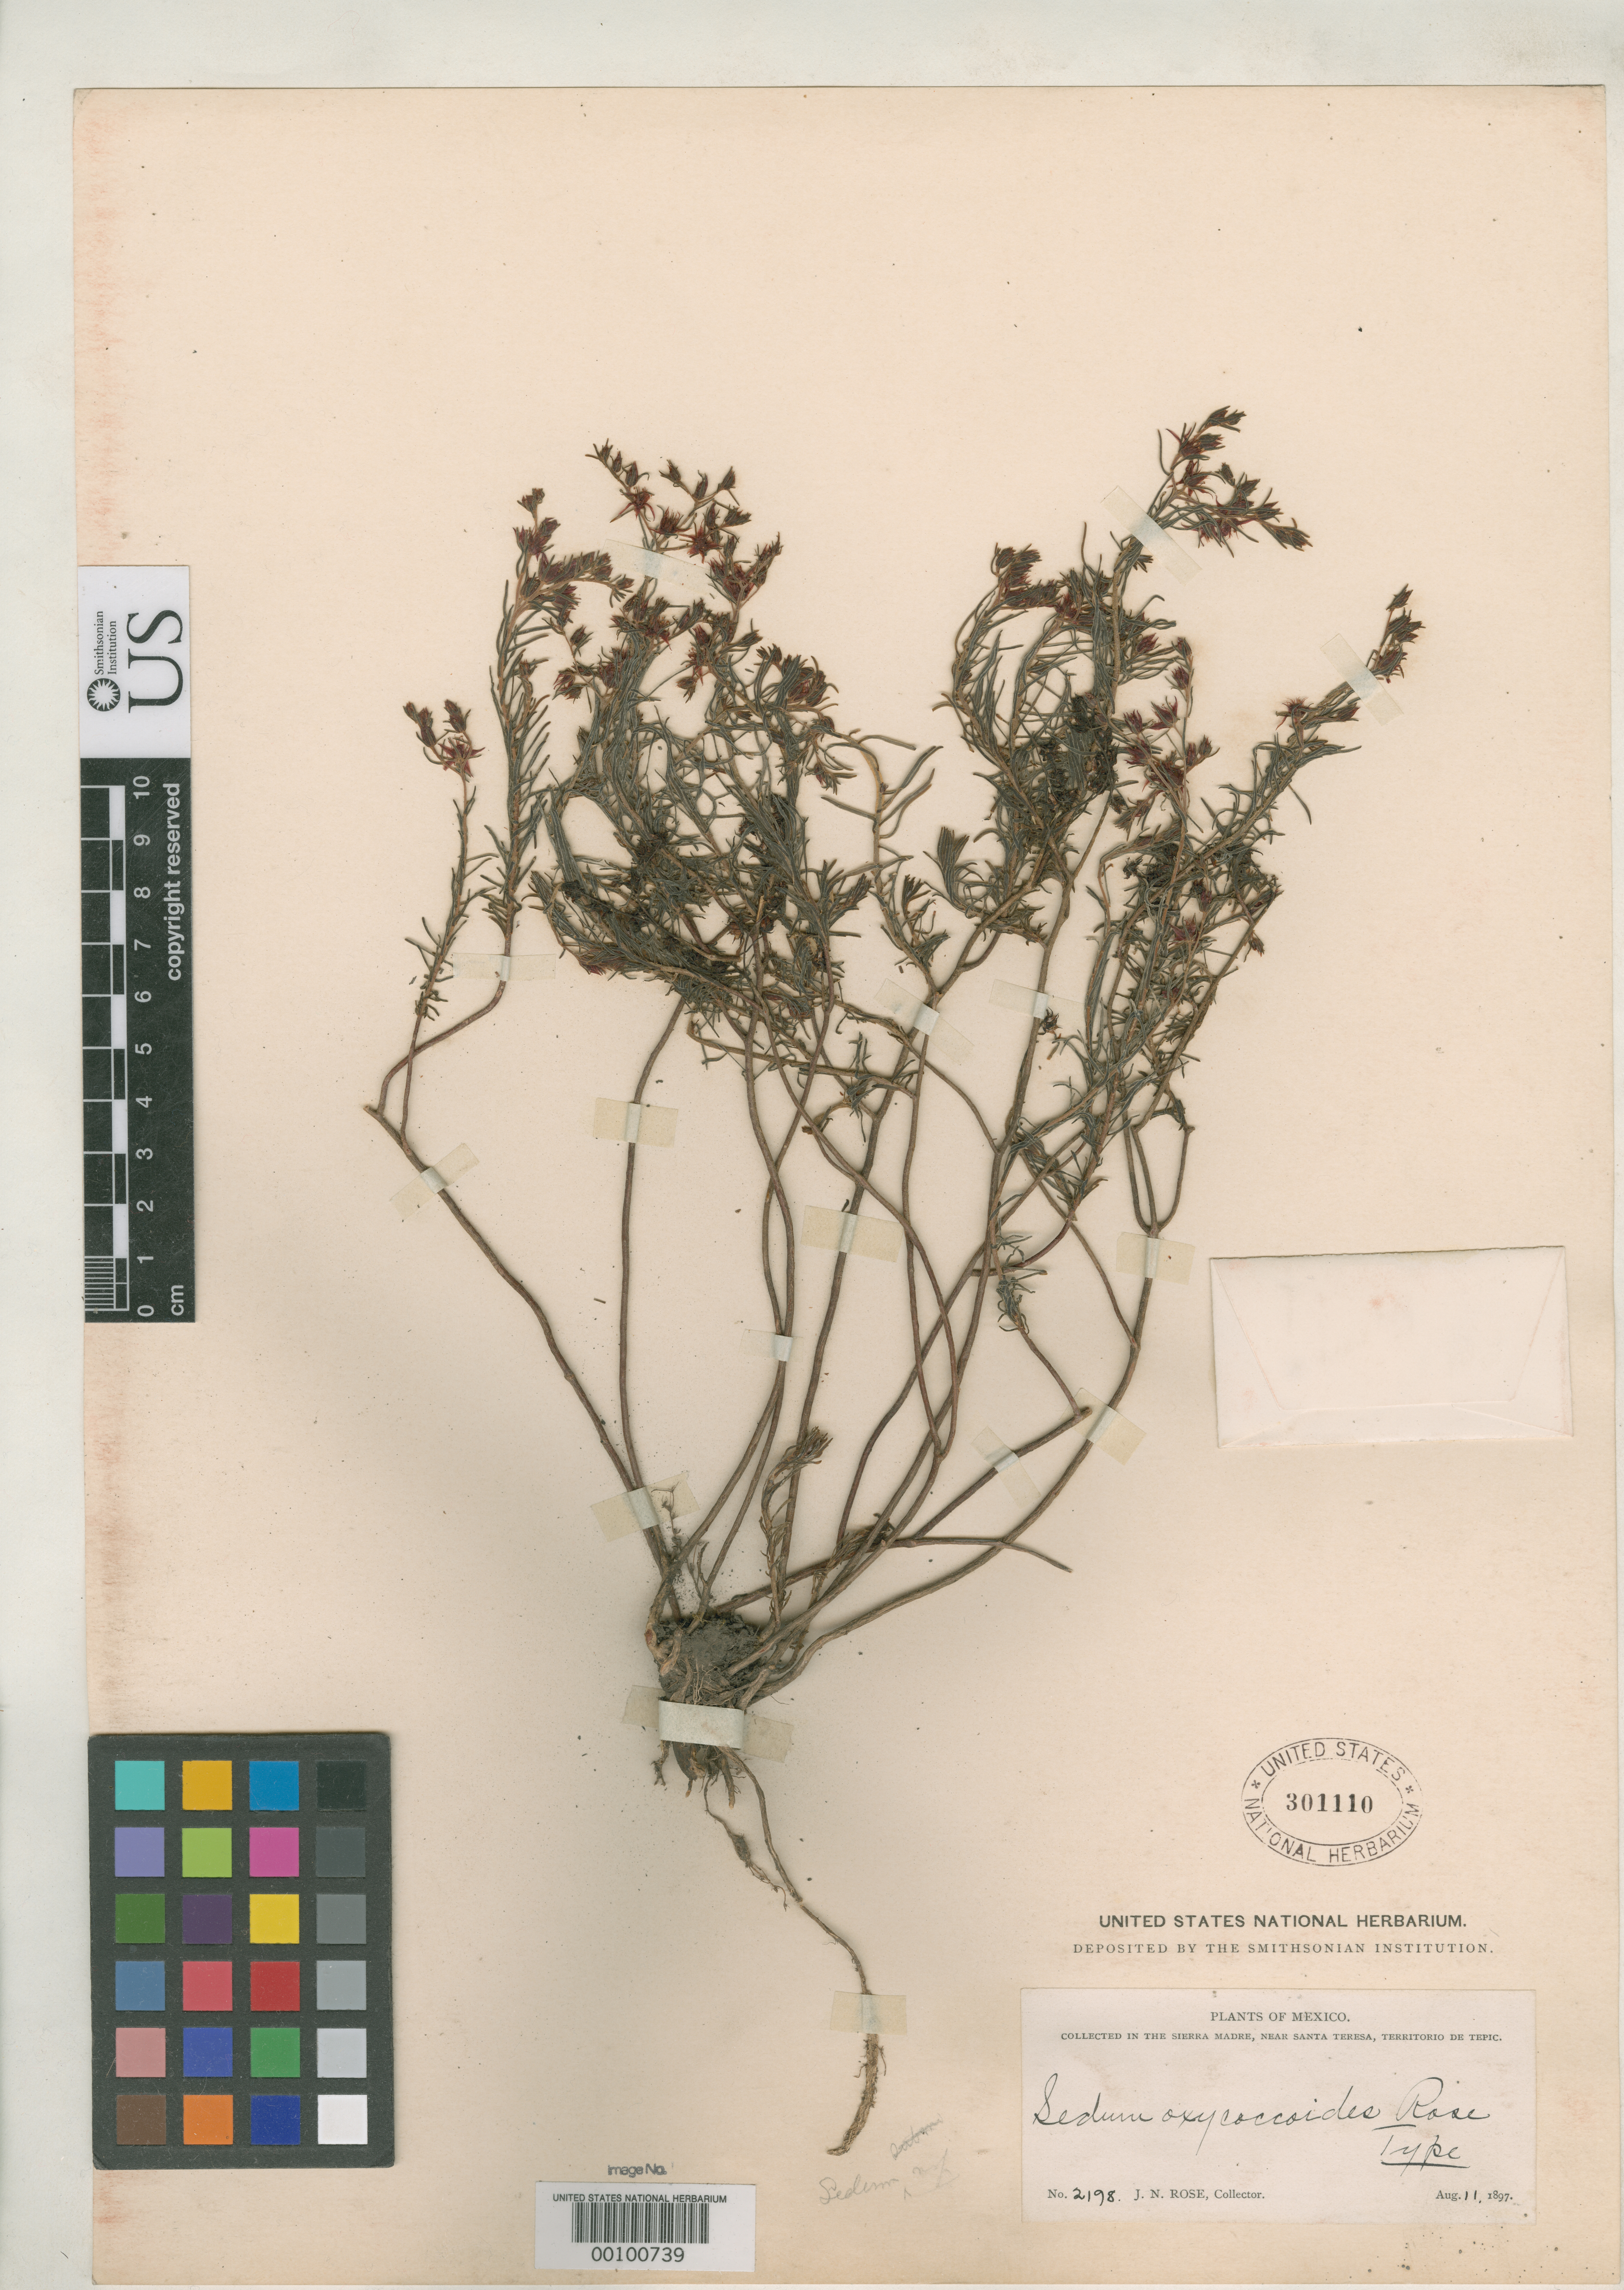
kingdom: Plantae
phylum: Tracheophyta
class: Magnoliopsida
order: Saxifragales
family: Crassulaceae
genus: Sedum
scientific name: Sedum oxycoccoides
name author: Rose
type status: Holotype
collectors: J. N. Rose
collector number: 2198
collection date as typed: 11 Aug 1897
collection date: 1897-08-11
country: Mexico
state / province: Nayarit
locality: Near Santa Teresa, Tepic.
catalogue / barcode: US 301110